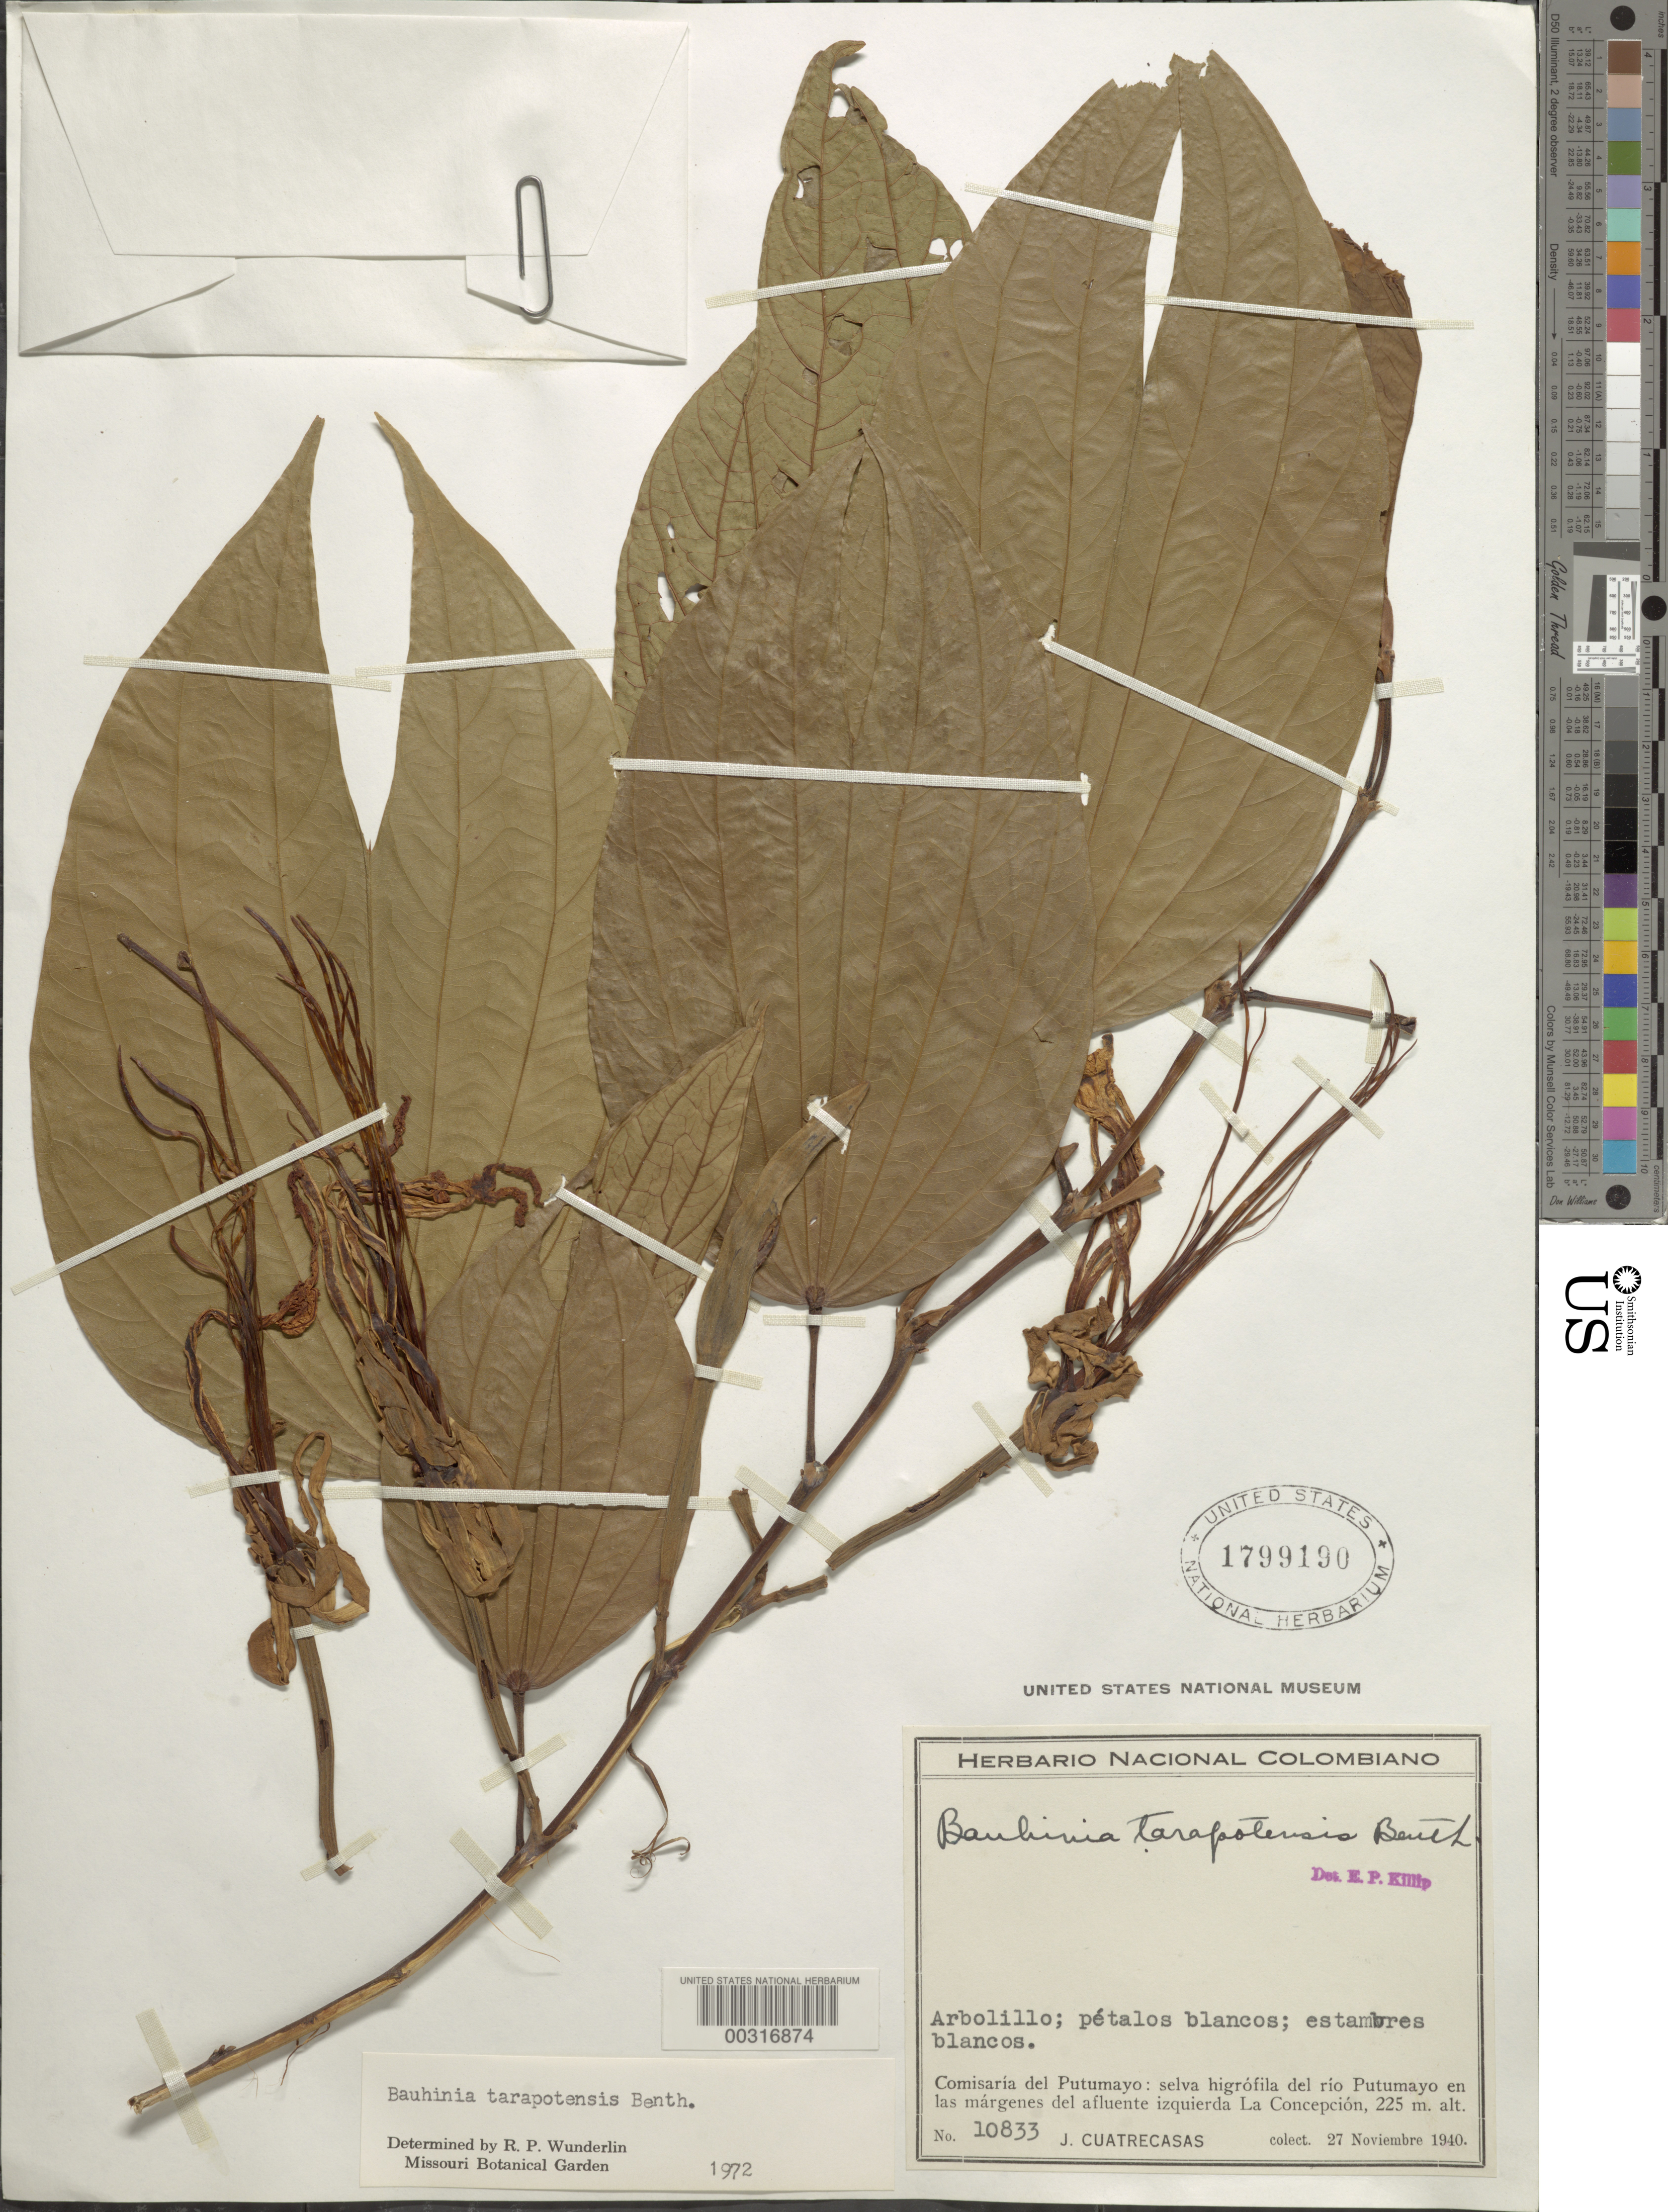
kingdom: Plantae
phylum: Tracheophyta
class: Magnoliopsida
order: Fabales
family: Fabaceae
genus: Bauhinia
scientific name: Bauhinia tarapotensis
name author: Benth.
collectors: J. Cuatrecasas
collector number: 10833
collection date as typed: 27 Nov 1940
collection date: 1940-11-27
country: Colombia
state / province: Putumayo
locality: Rio Putumayo on the edge of the left affluent la Concepcion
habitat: Water loving forest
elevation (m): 225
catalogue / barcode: US 1799190